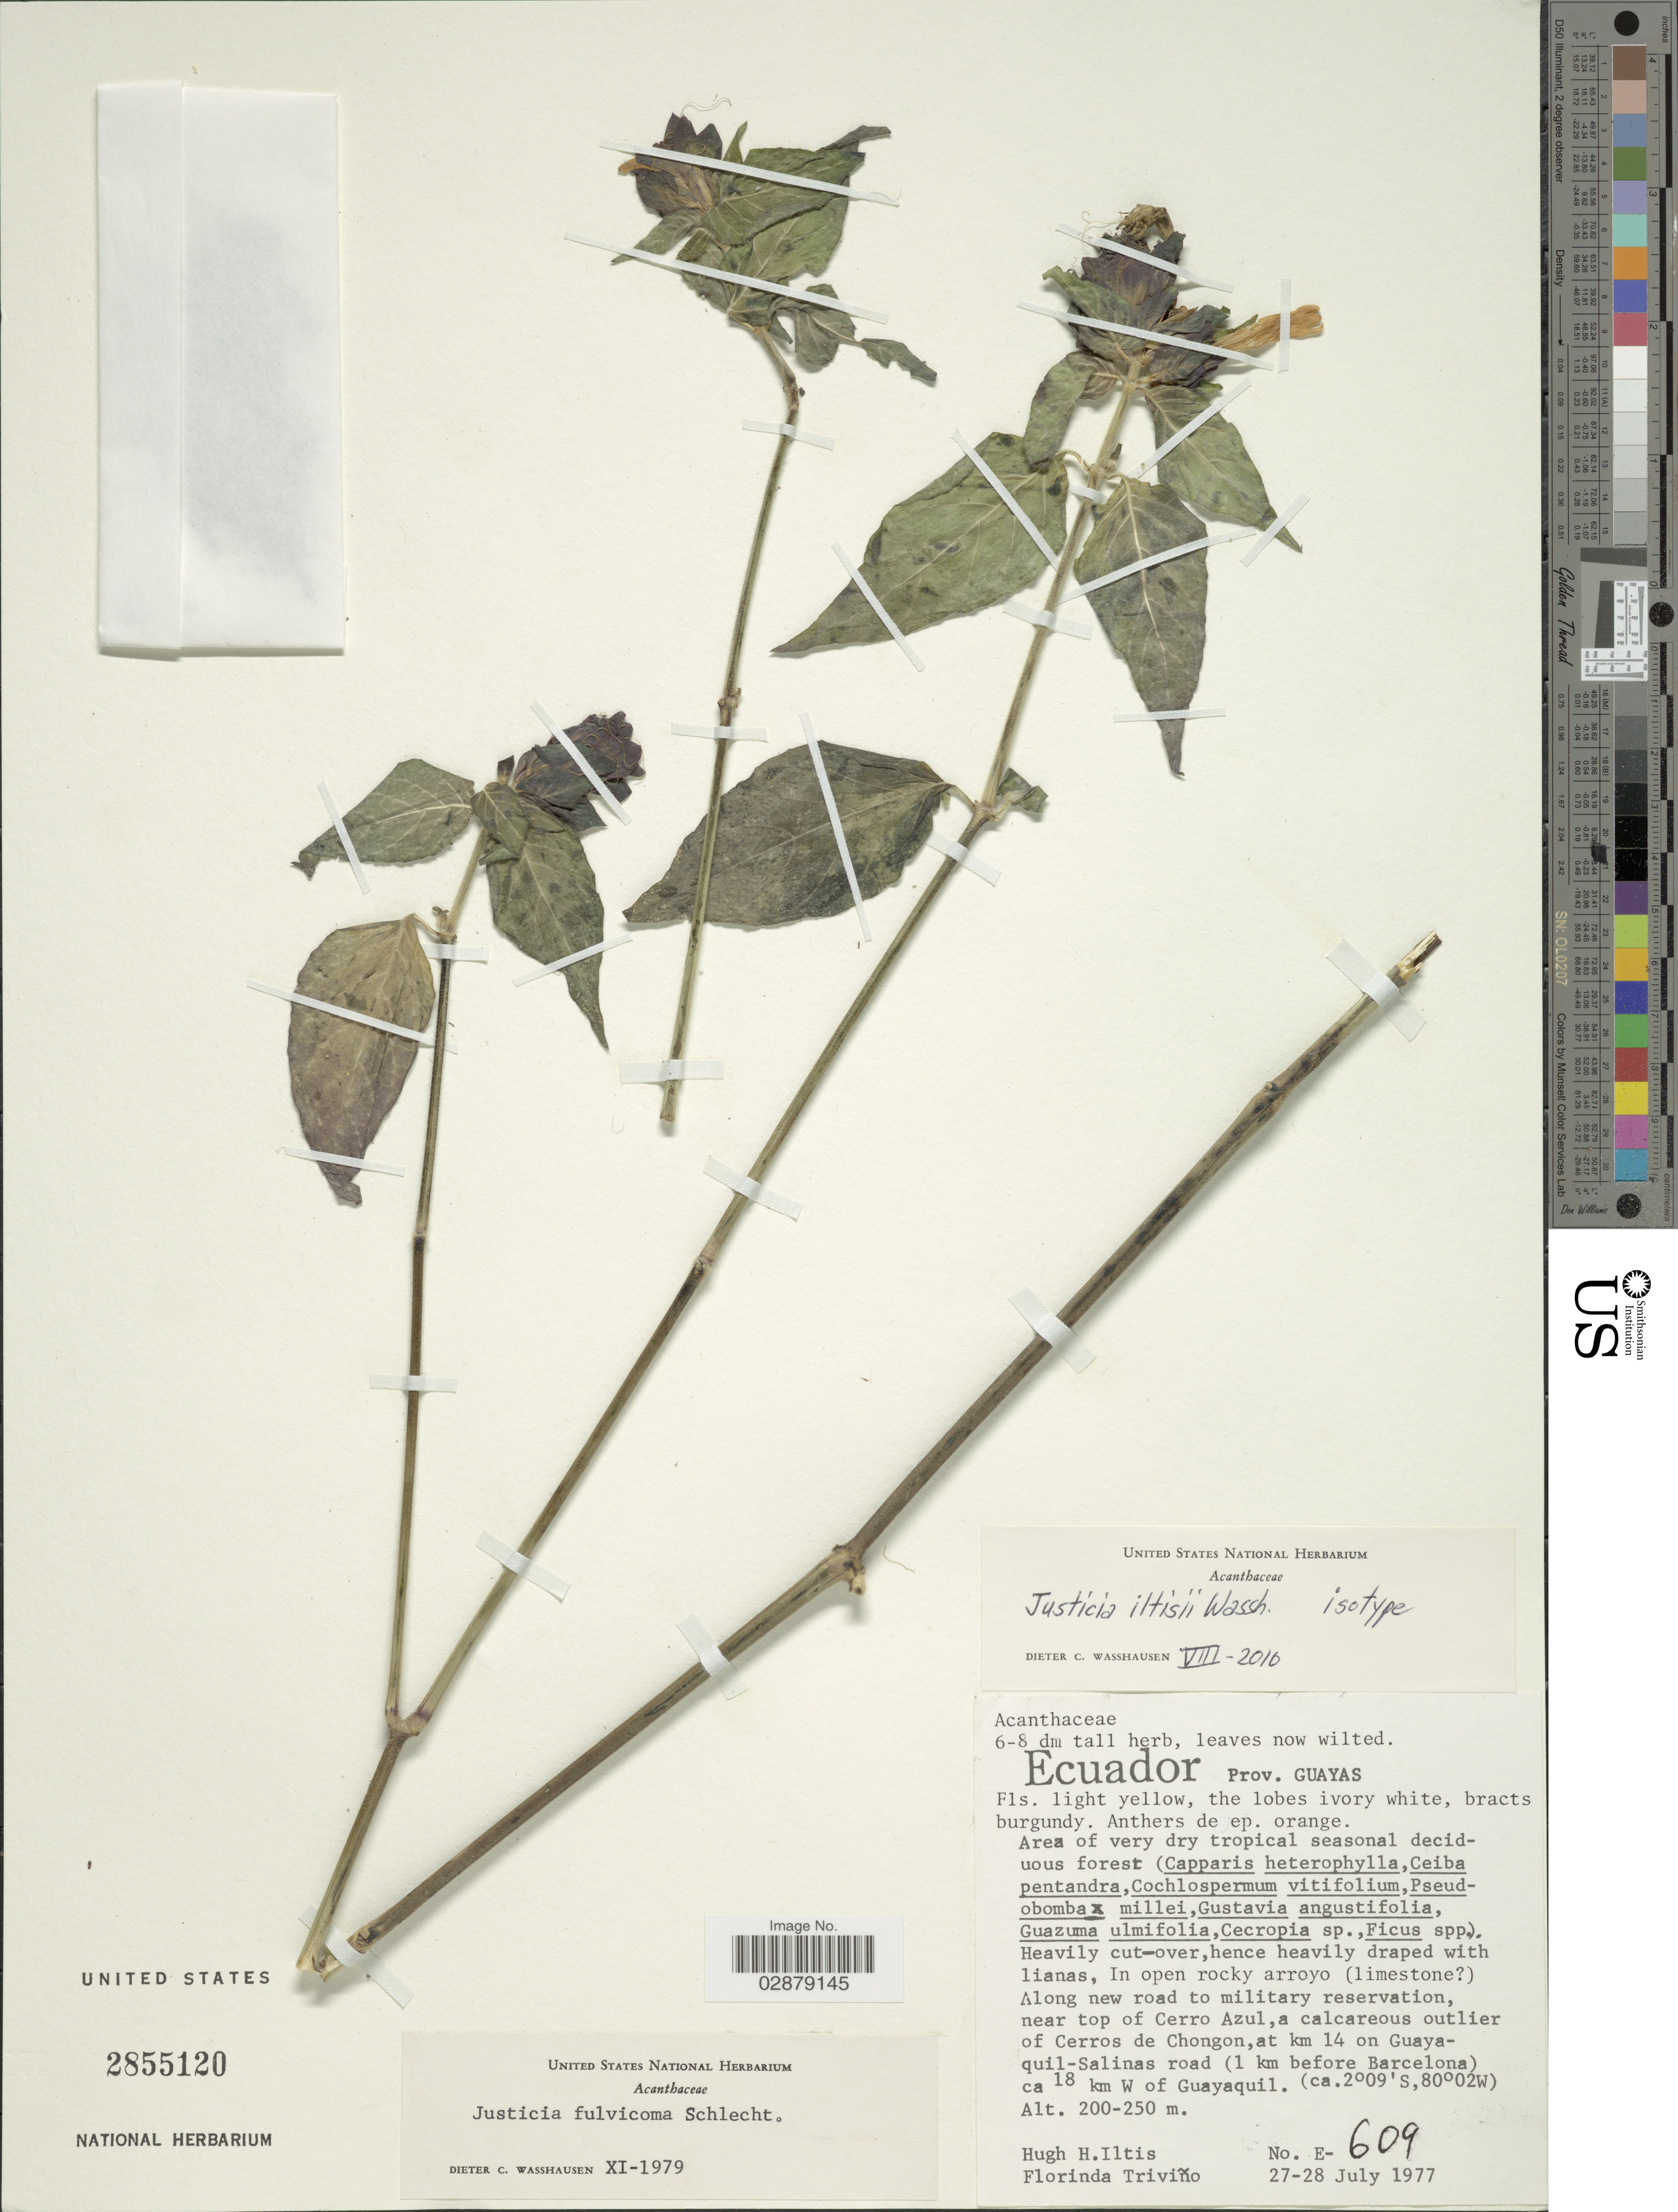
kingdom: Plantae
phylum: Tracheophyta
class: Magnoliopsida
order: Lamiales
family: Acanthaceae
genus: Justicia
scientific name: Justicia iltisii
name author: Wassh.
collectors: H. Iltis & F. Triviño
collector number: E-609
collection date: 1977-07-27/1977-07-28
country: Ecuador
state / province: Guayas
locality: Along new road to military reservation, near top of Cerro Azul, a calcareous outlier of Cerros de Chongon, at km 14 on Guayaquil-Salinas road (1 km before Barcelona) ca 18 km W of Guayaquil.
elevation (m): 200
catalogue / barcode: US 2855120